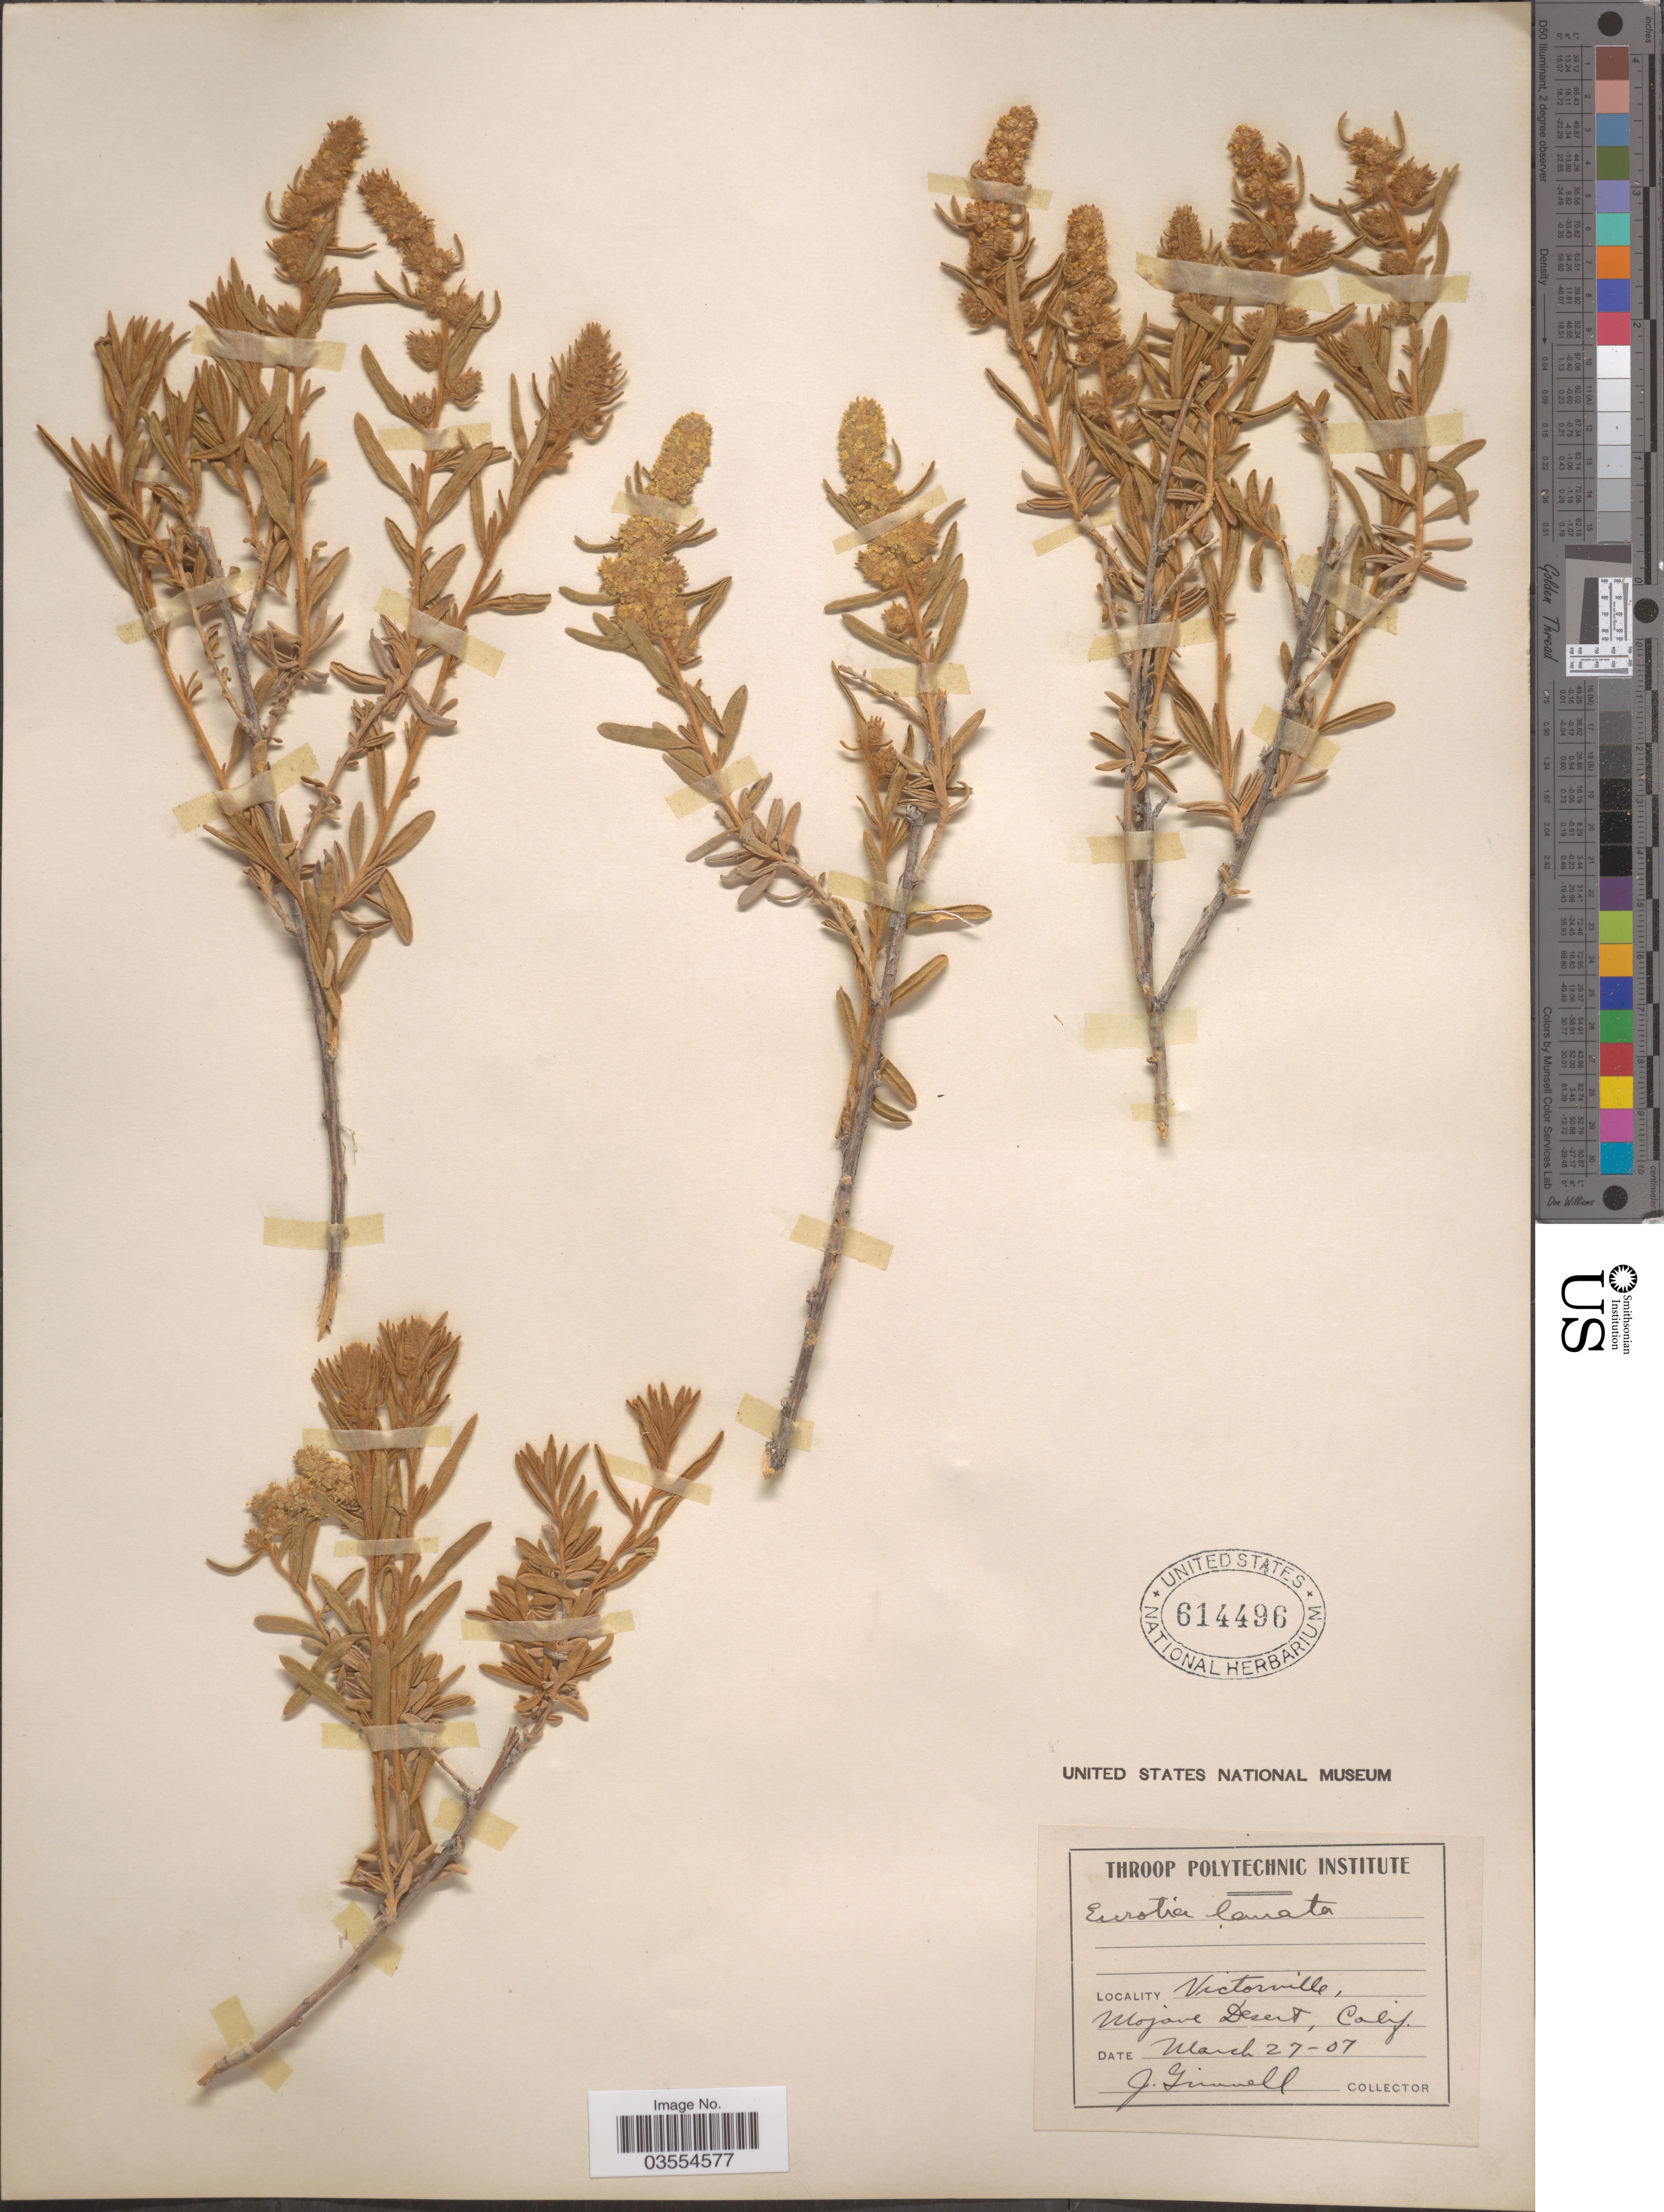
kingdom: Plantae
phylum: Tracheophyta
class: Magnoliopsida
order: Caryophyllales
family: Amaranthaceae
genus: Krascheninnikovia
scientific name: Krascheninnikovia lanata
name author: (Pursh) A. Meeuse & A.Smit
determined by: U.S. National Herbarium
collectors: J. Grinnell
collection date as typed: Transcribed d/m/y: 27/3/7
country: United States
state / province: California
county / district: San Barnadino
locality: Victorville, Mojave Desert.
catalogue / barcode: US 614496